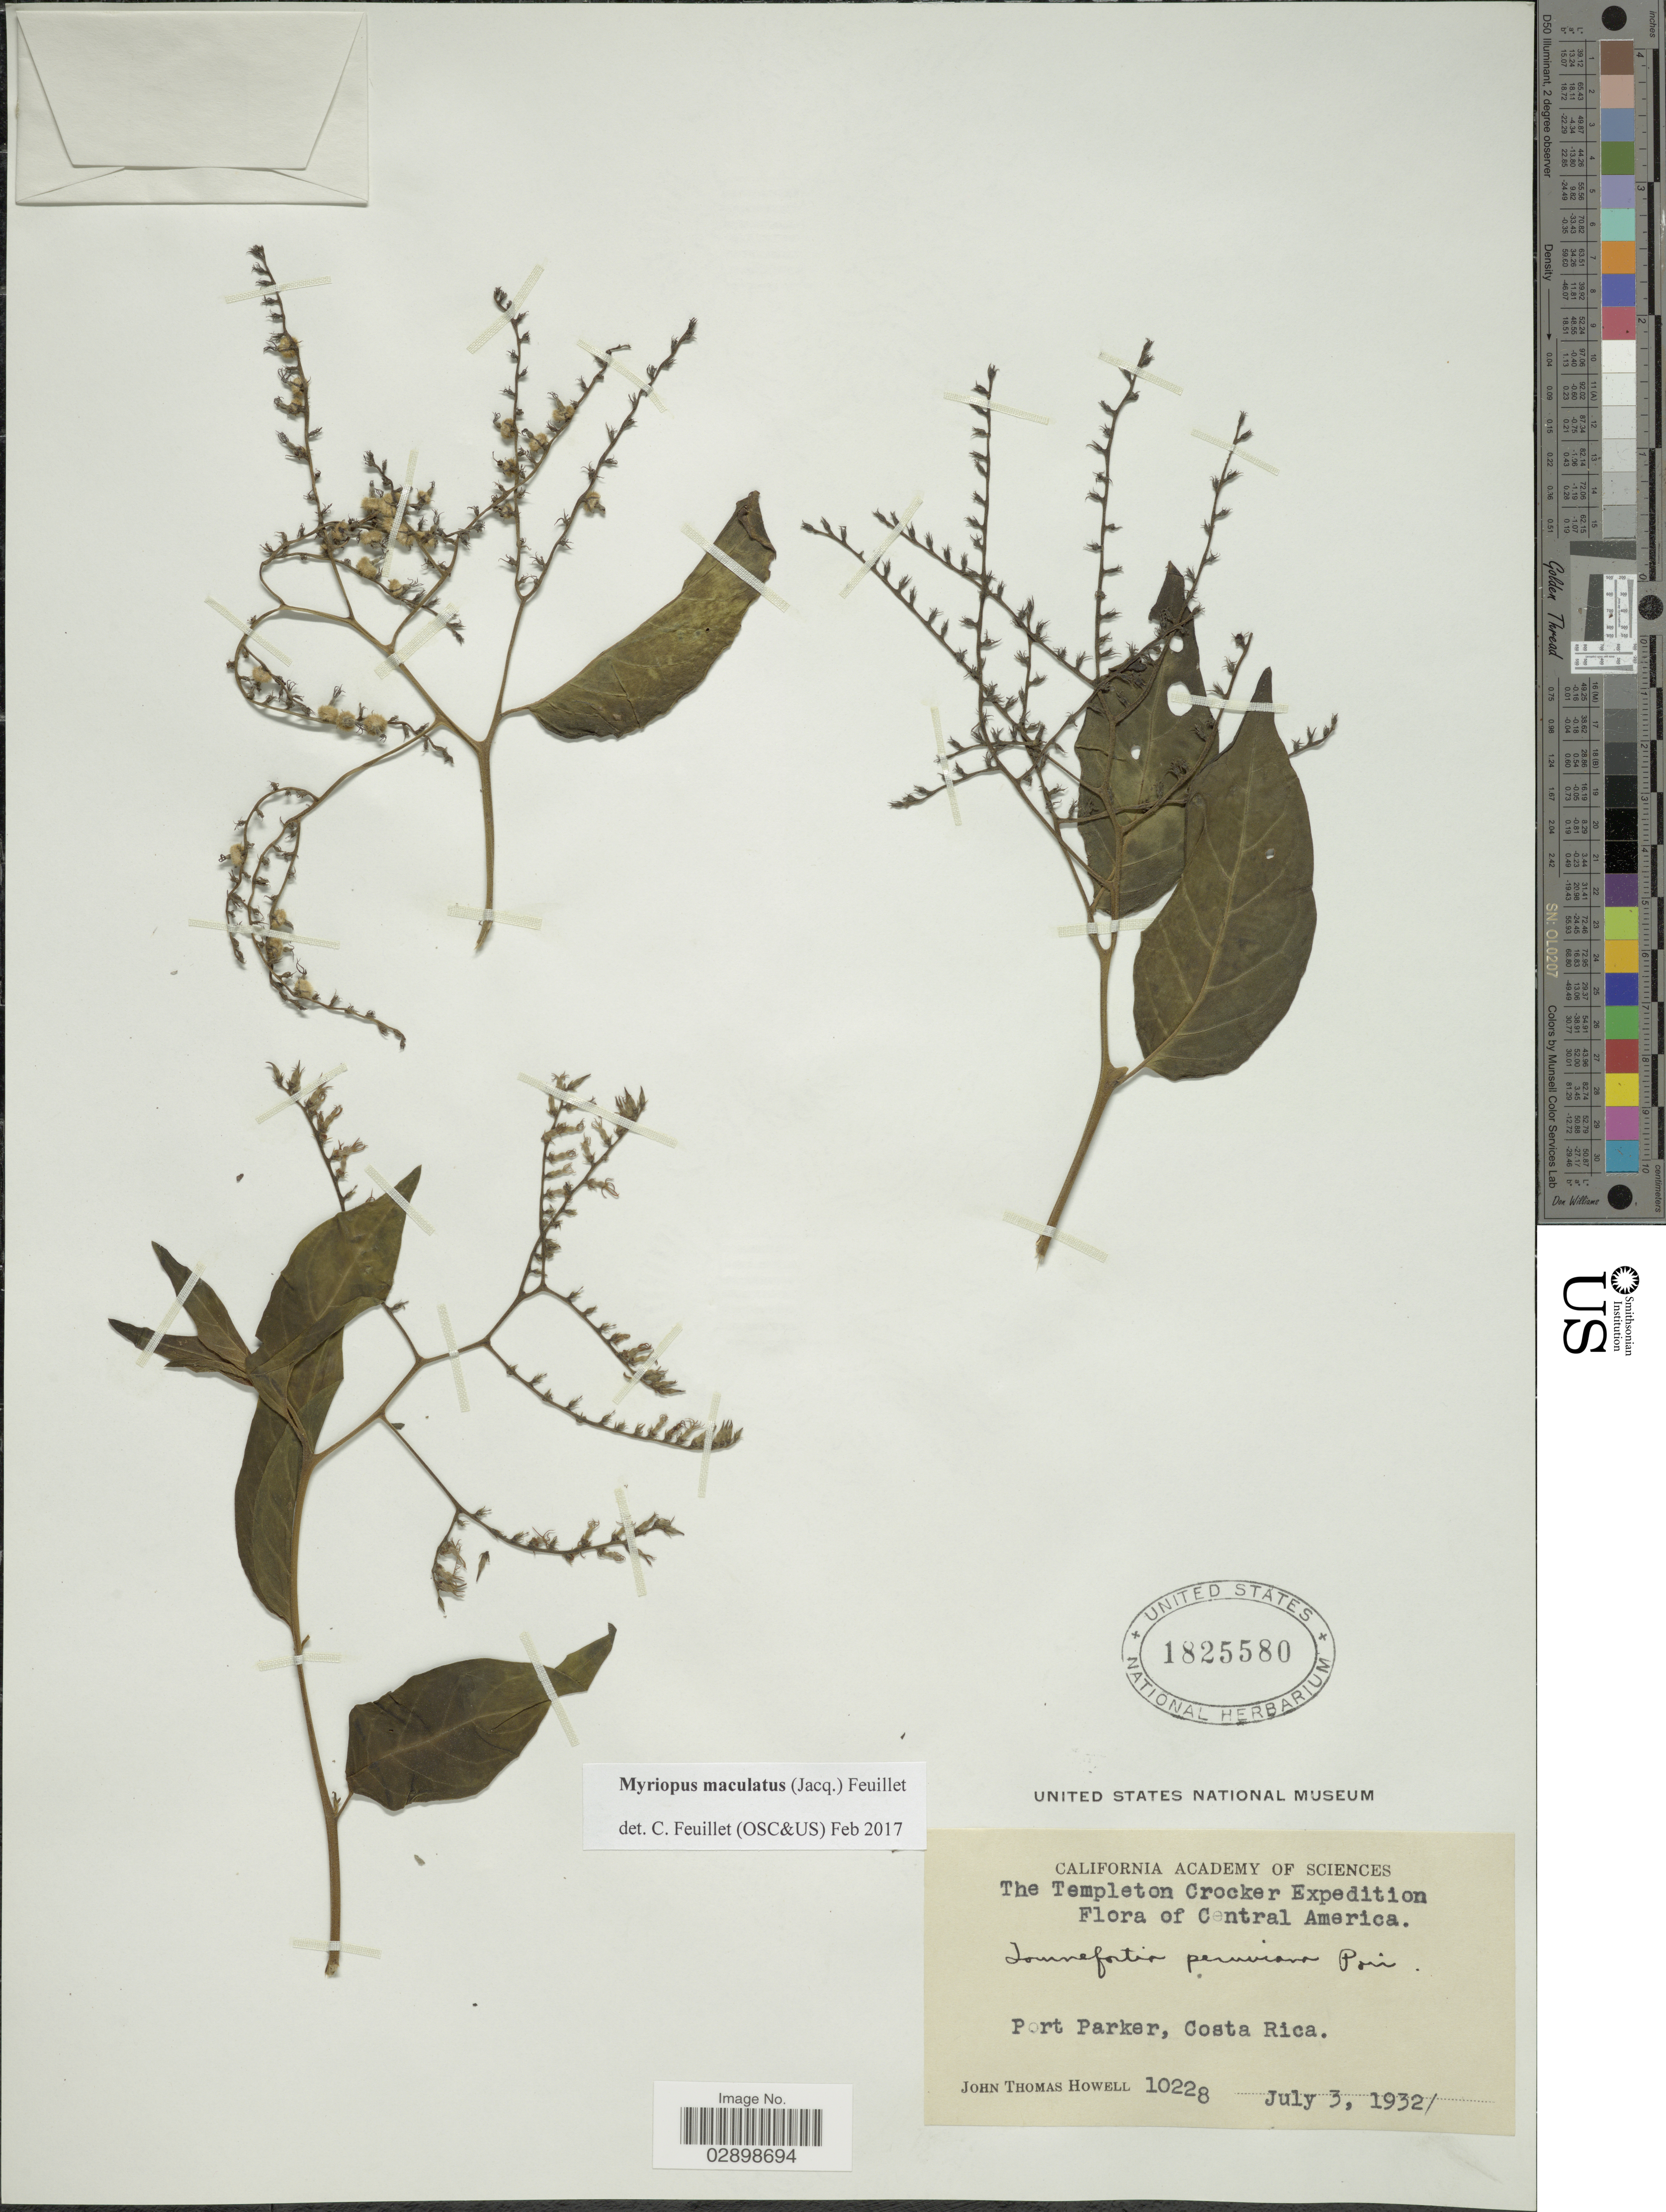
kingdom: Plantae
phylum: Tracheophyta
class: Magnoliopsida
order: Boraginales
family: Heliotropiaceae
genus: Myriopus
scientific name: Myriopus maculatus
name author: (Jacq.) Feuillet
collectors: J. T. Howell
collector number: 10228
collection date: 1932-07-03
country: Costa Rica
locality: The Templeton Crocker. Port Parker.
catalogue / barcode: US 1825580